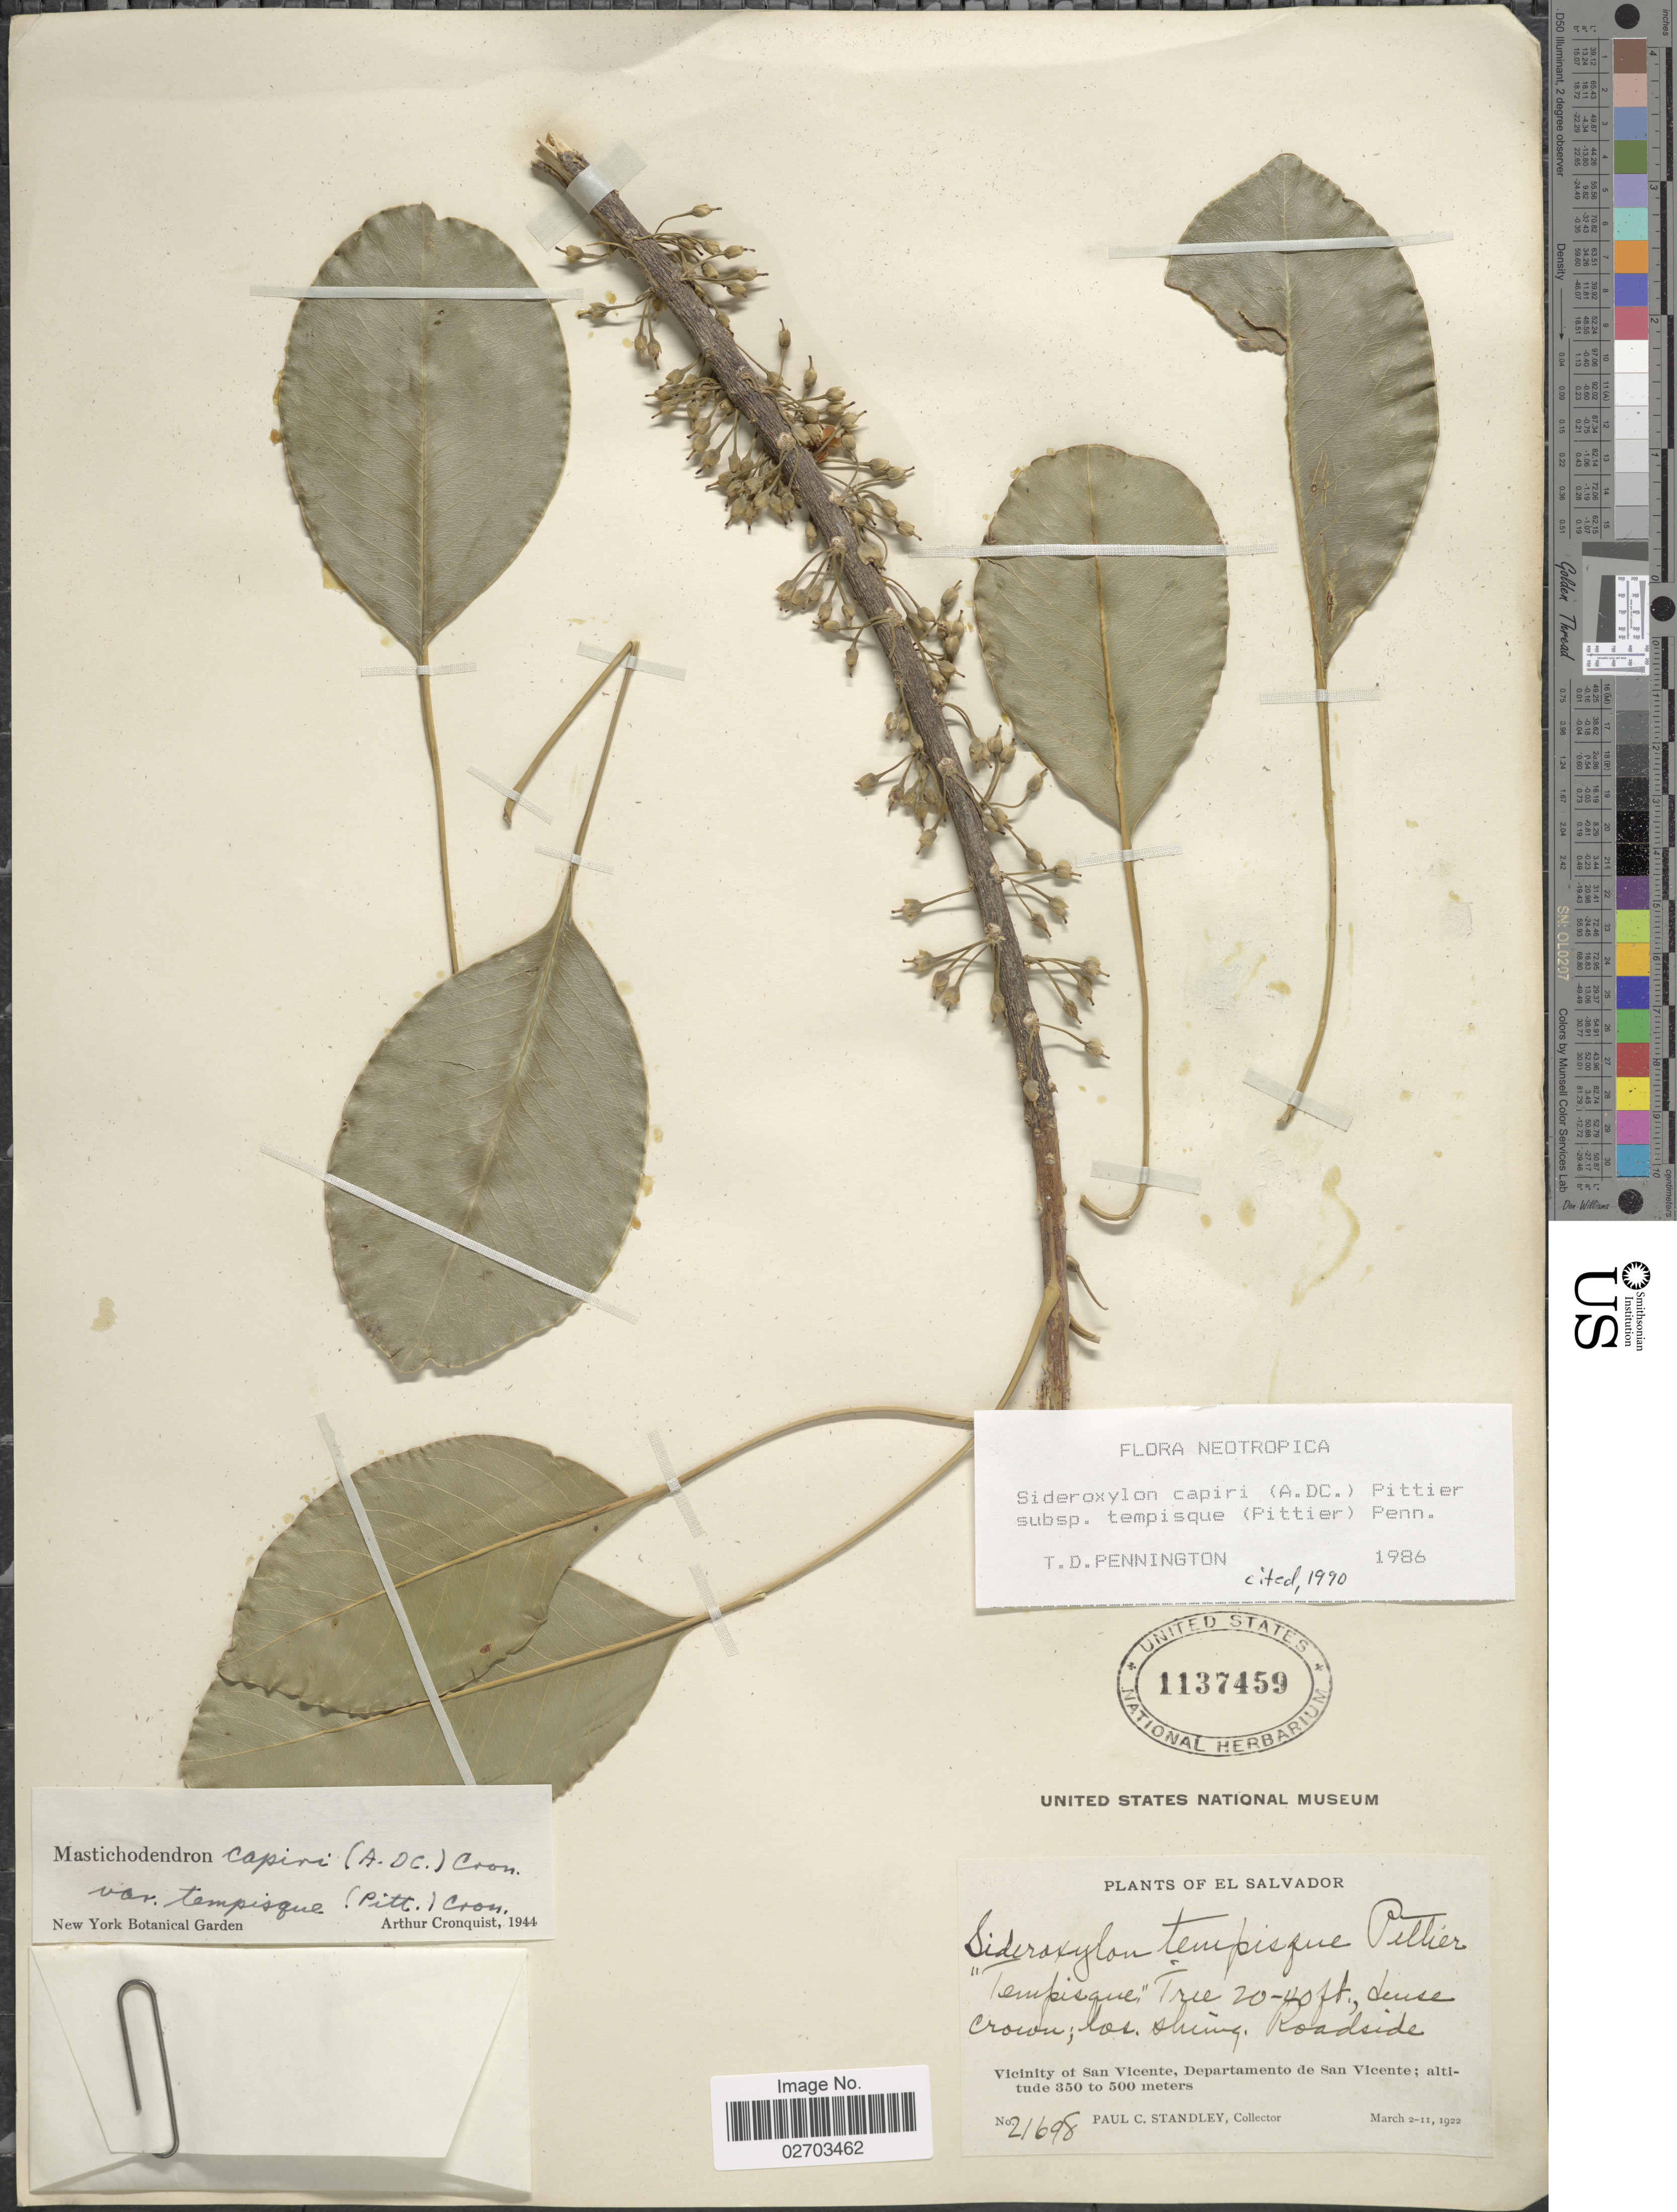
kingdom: Plantae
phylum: Tracheophyta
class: Magnoliopsida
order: Ericales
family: Sapotaceae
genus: Sideroxylon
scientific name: Sideroxylon capiri subsp. tempisque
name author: (Pittier) T.D. Penn.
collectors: P. C. Standley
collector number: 21698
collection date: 1922-03-02/1922-03-11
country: El Salvador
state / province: San Vincente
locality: Vicinity of San Vicente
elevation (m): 350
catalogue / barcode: US 1137459